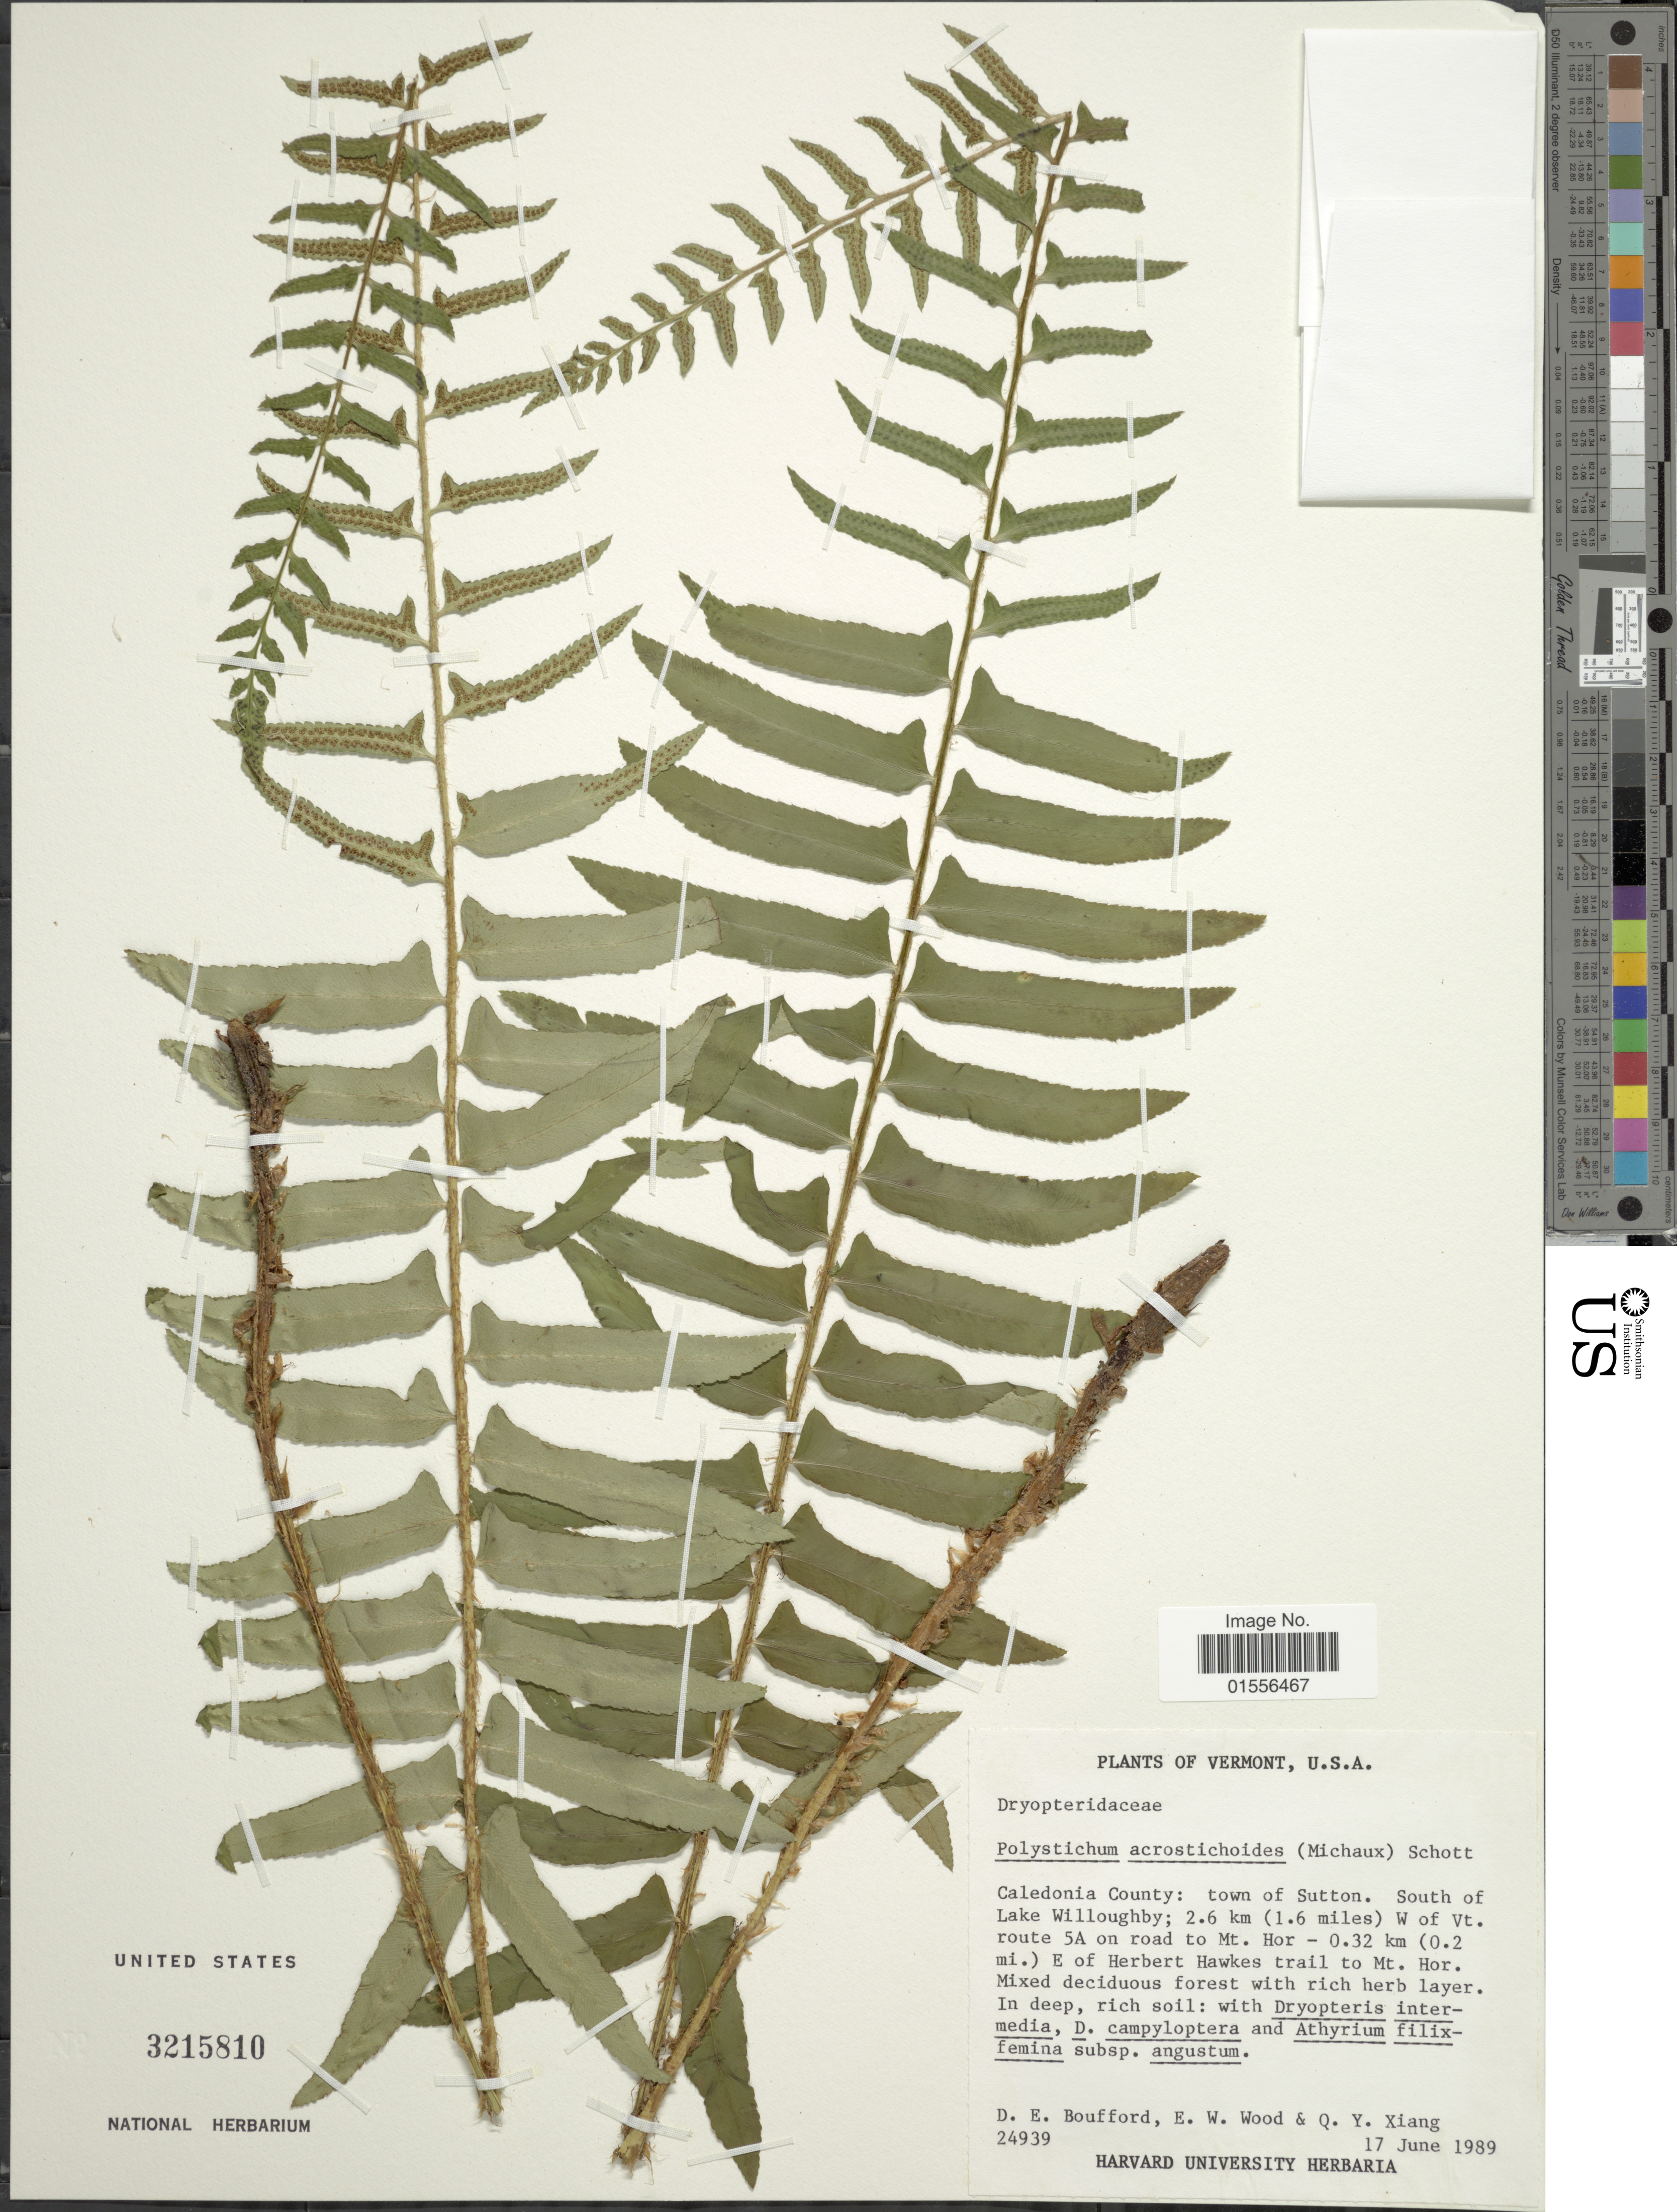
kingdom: Plantae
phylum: Tracheophyta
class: Polypodiopsida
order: Polypodiales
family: Dryopteridaceae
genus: Polystichum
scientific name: Polystichum acrostichoides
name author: (Michx.) Schott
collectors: D. E. Boufford, E. Wood & Q. Xiang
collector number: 24939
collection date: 1989-06-17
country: United States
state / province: Vermont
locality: Caledonia County: town of Sutton. South of Lake Willoughby; 2.6 km (1.6 miles W of Vt. route 5A on road to Mt. hor - 0.32 km (0.2 mi.) E of Herbert Hawkes trail to Mt. Hor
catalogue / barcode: US 3215810